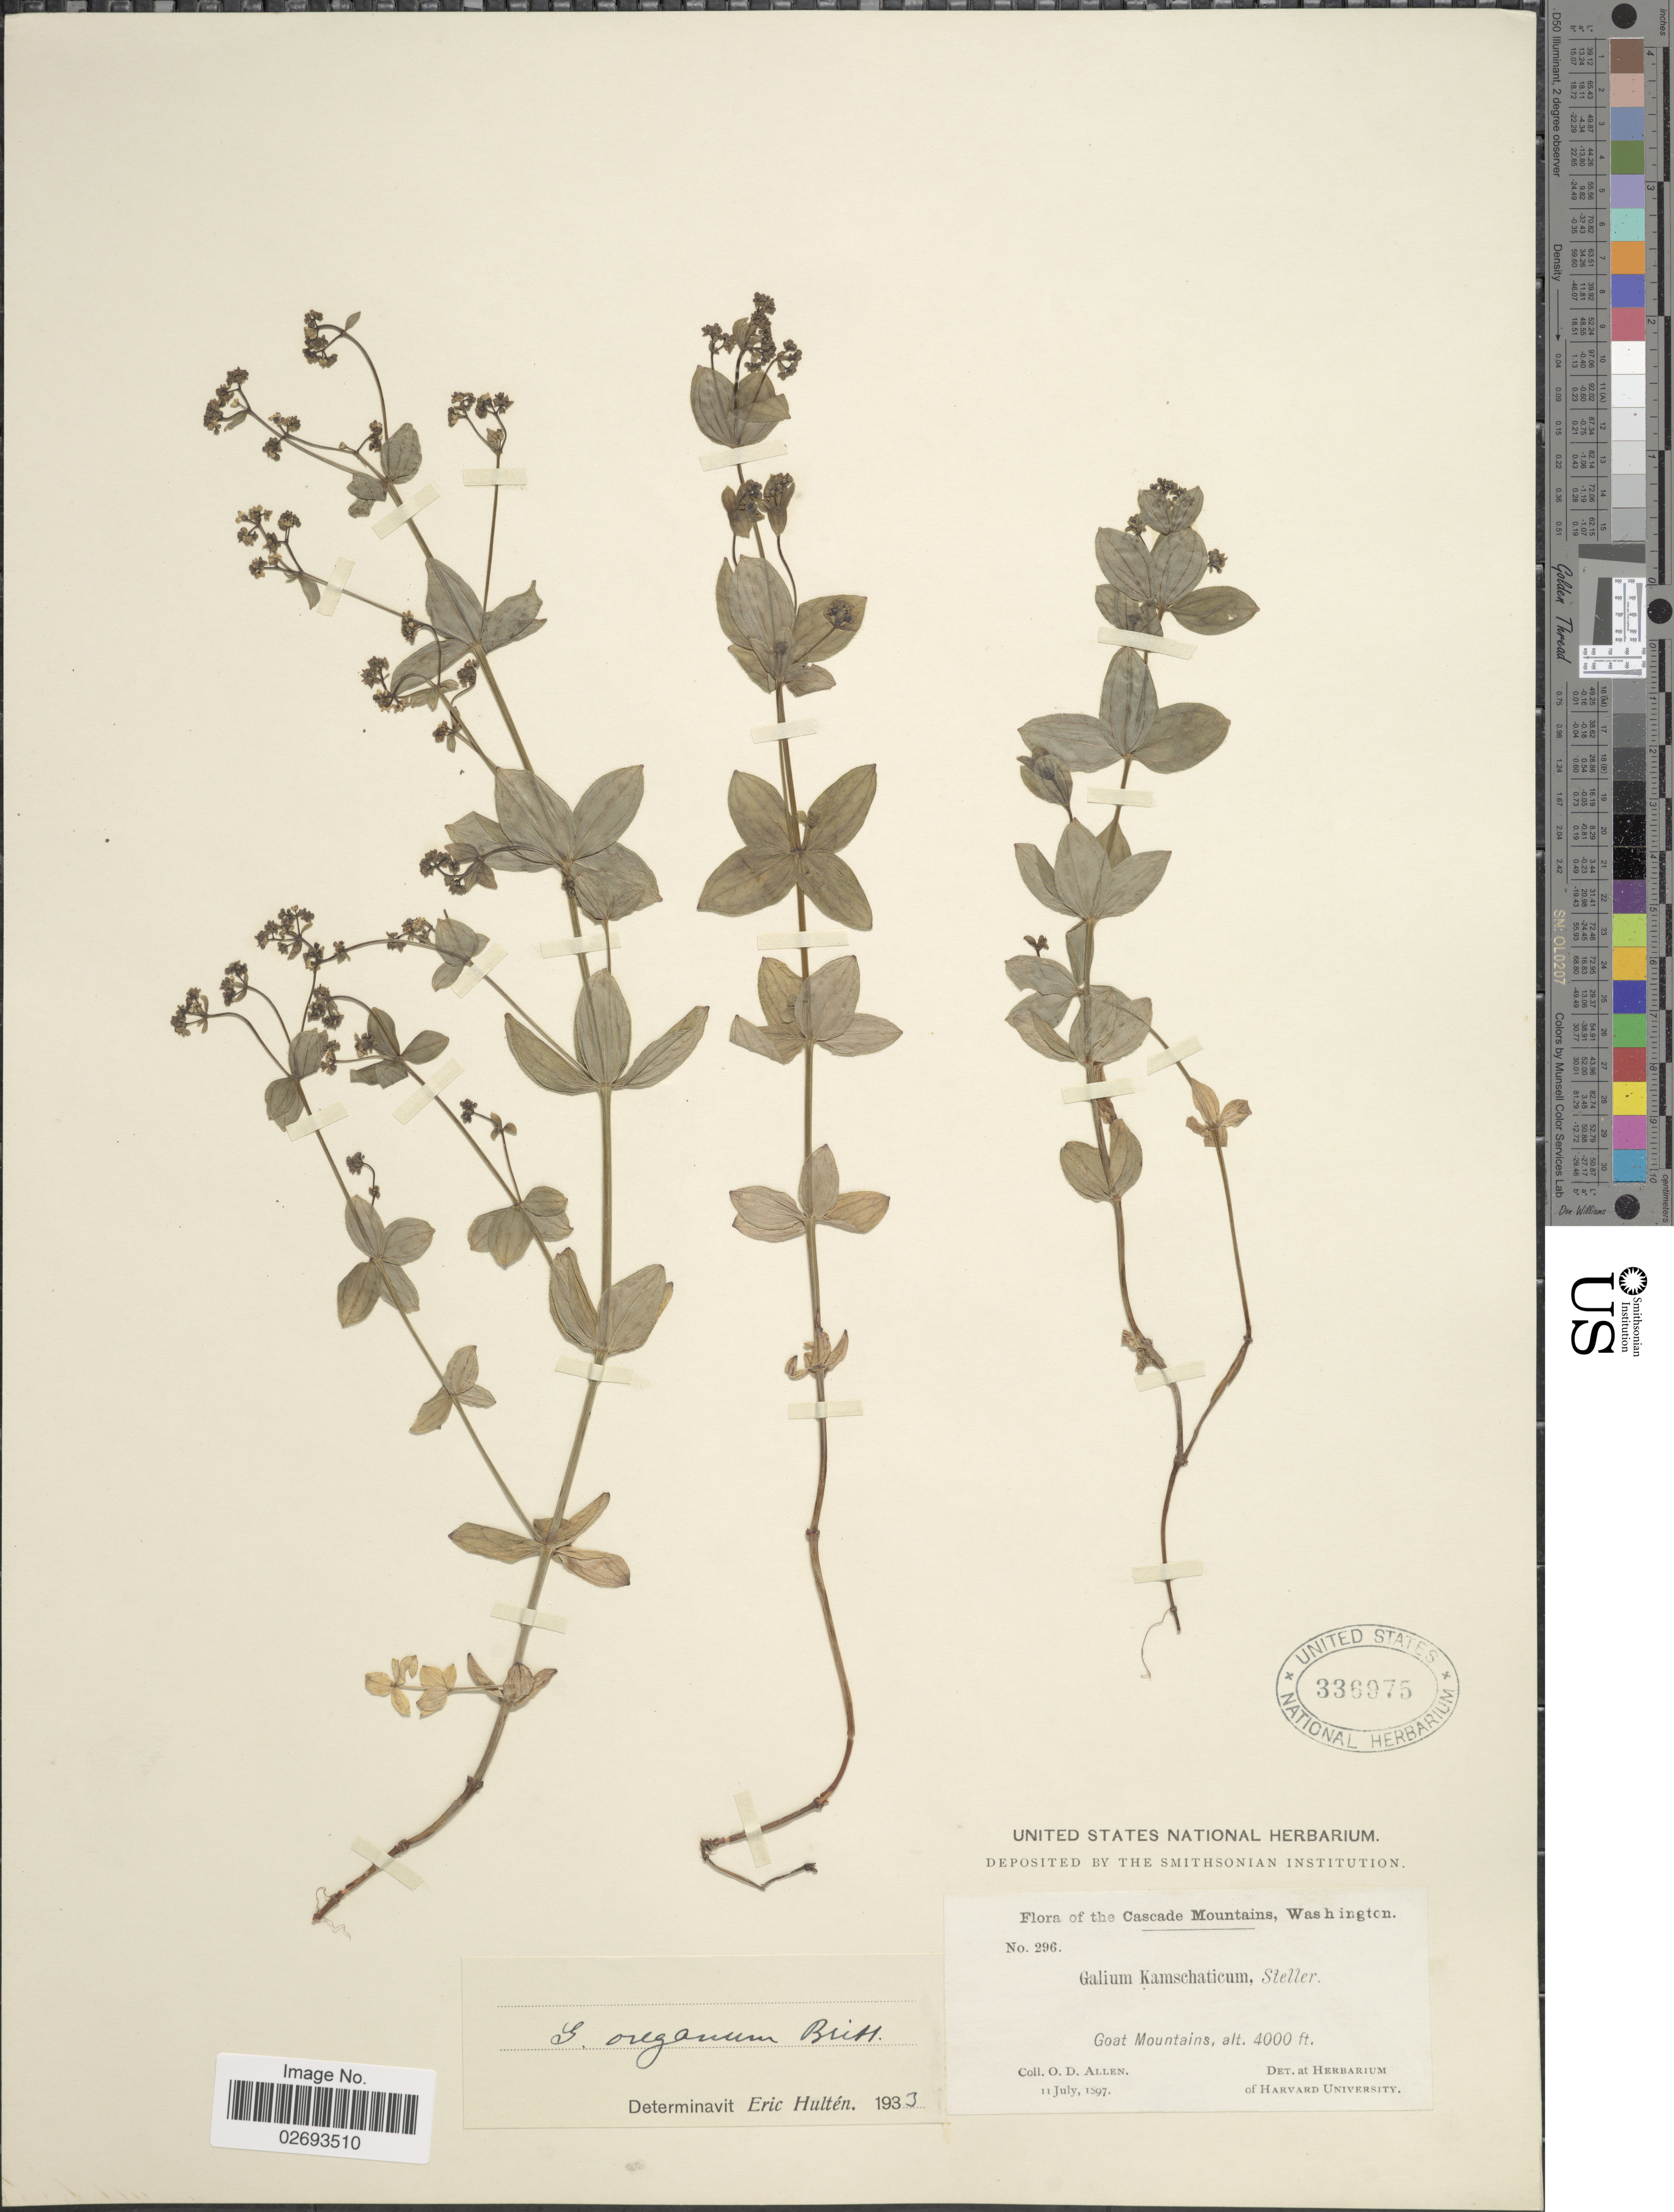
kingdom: Plantae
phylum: Tracheophyta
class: Magnoliopsida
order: Gentianales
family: Rubiaceae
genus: Galium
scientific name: Galium oreganum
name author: Britton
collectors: O. D. Allen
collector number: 296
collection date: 1897-07-11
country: United States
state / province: Washington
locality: The Cascade Mountains, Goat Mountains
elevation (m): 1219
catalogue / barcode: US 336975